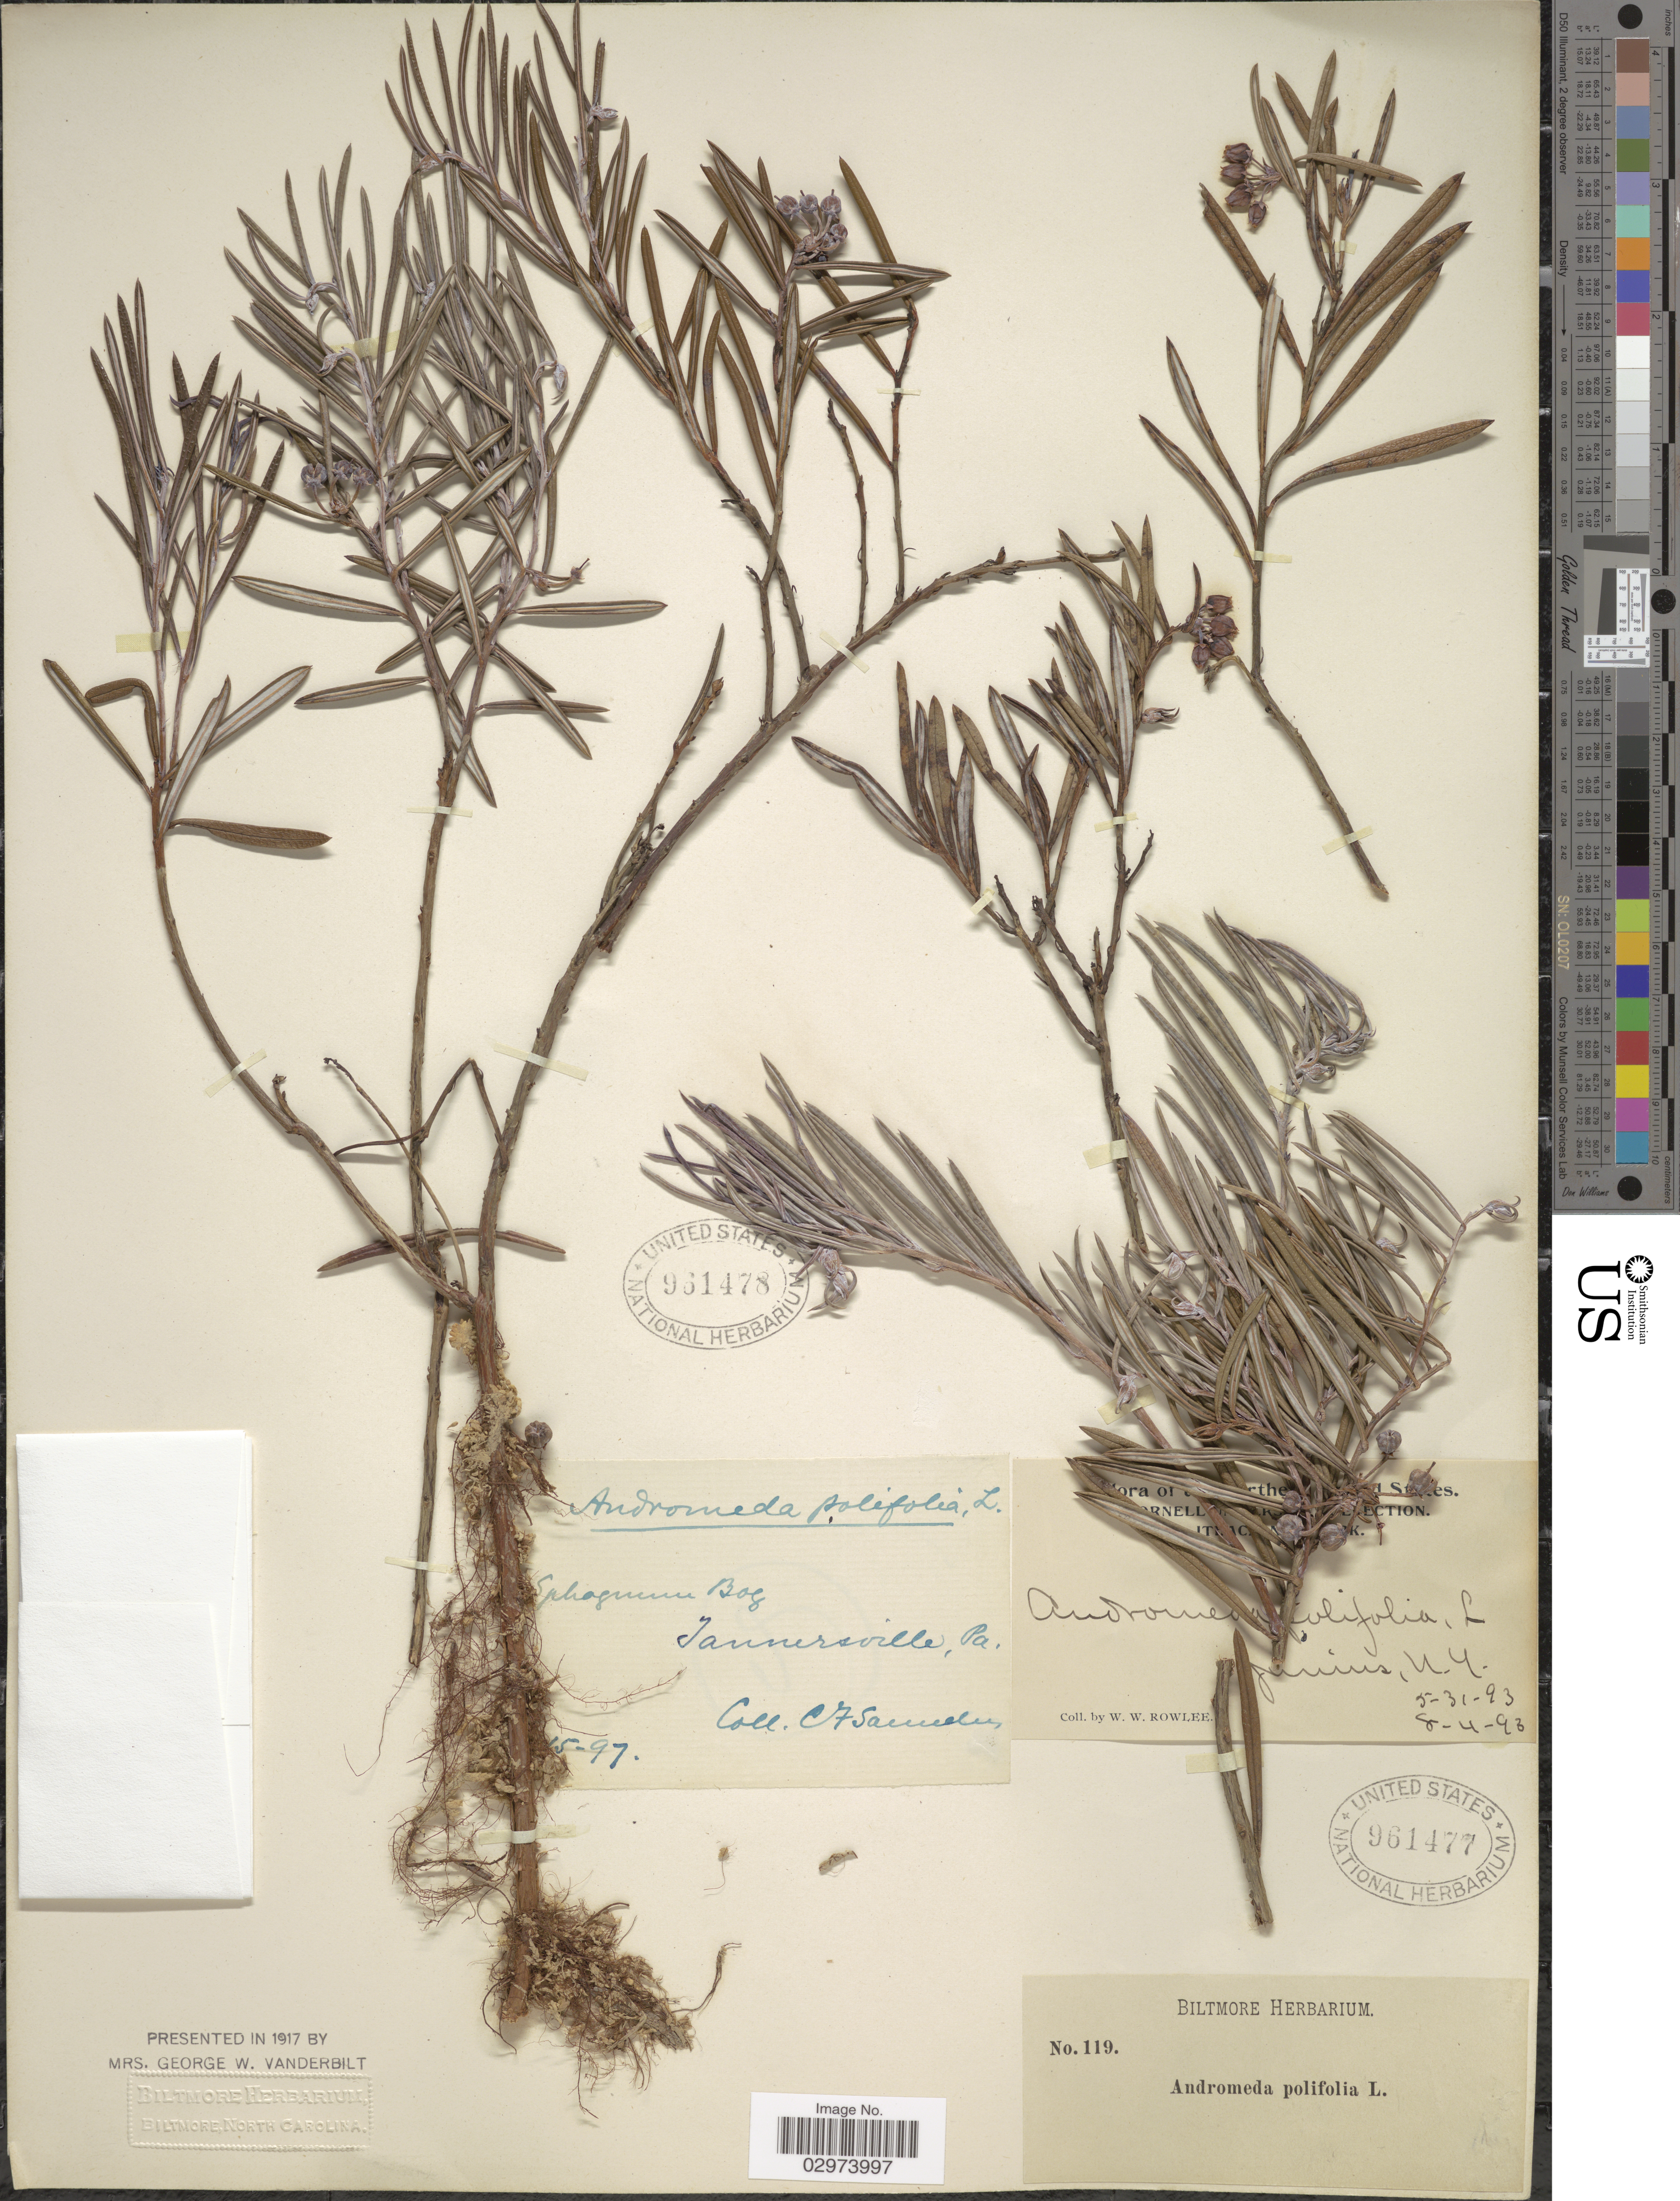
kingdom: Plantae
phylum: Tracheophyta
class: Magnoliopsida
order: Ericales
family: Ericaceae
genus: Andromeda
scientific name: Andromeda polifolia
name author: L.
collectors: W. W. Rowlee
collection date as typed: Transcribed d/m/y: 31/5/93 to 4/8/93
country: United States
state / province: New York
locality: Junius.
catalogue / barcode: US 961477